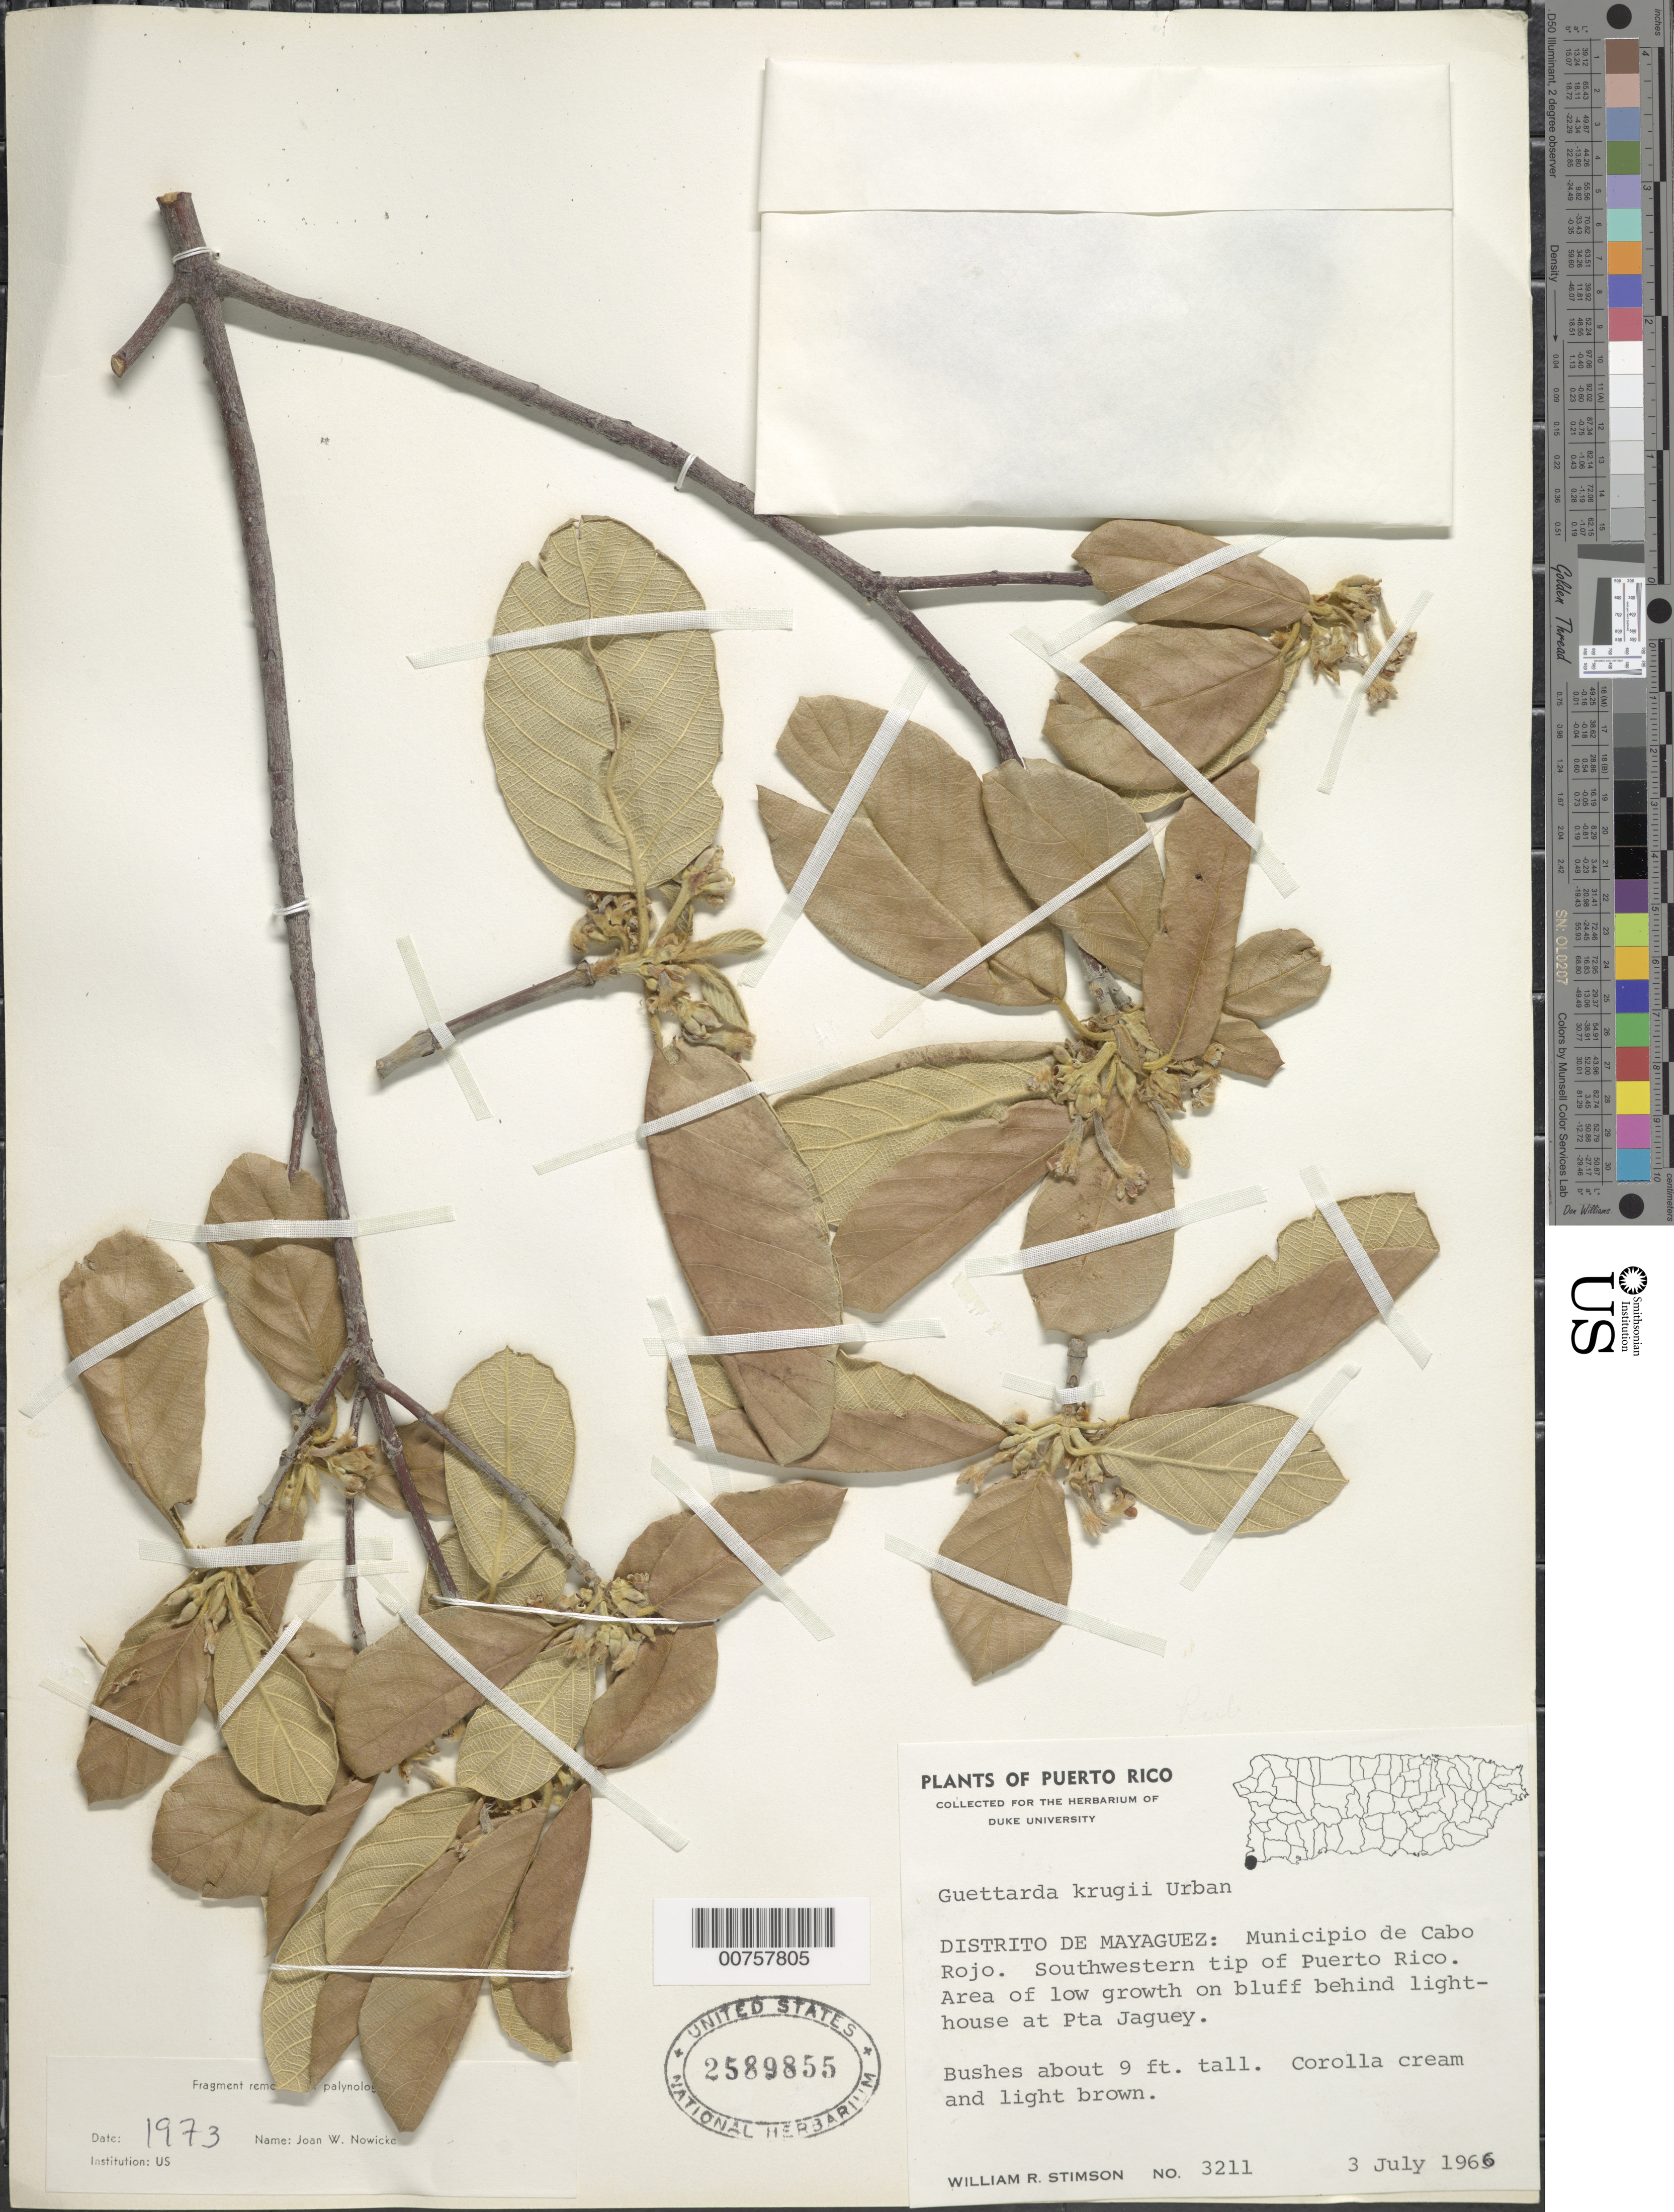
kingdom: Plantae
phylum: Tracheophyta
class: Magnoliopsida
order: Gentianales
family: Rubiaceae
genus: Guettarda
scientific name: Guettarda krugii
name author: Urb.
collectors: W. R. Stimson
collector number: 3211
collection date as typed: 03 Jul 1966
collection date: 1966-07-03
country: Puerto Rico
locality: District Mayagüez: Mun. de Cabo Rojo, SW tip of Puerto Rico.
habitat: Area of low growth on bluff behind lighthouse at Punta Jaquey.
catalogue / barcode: US 2589855